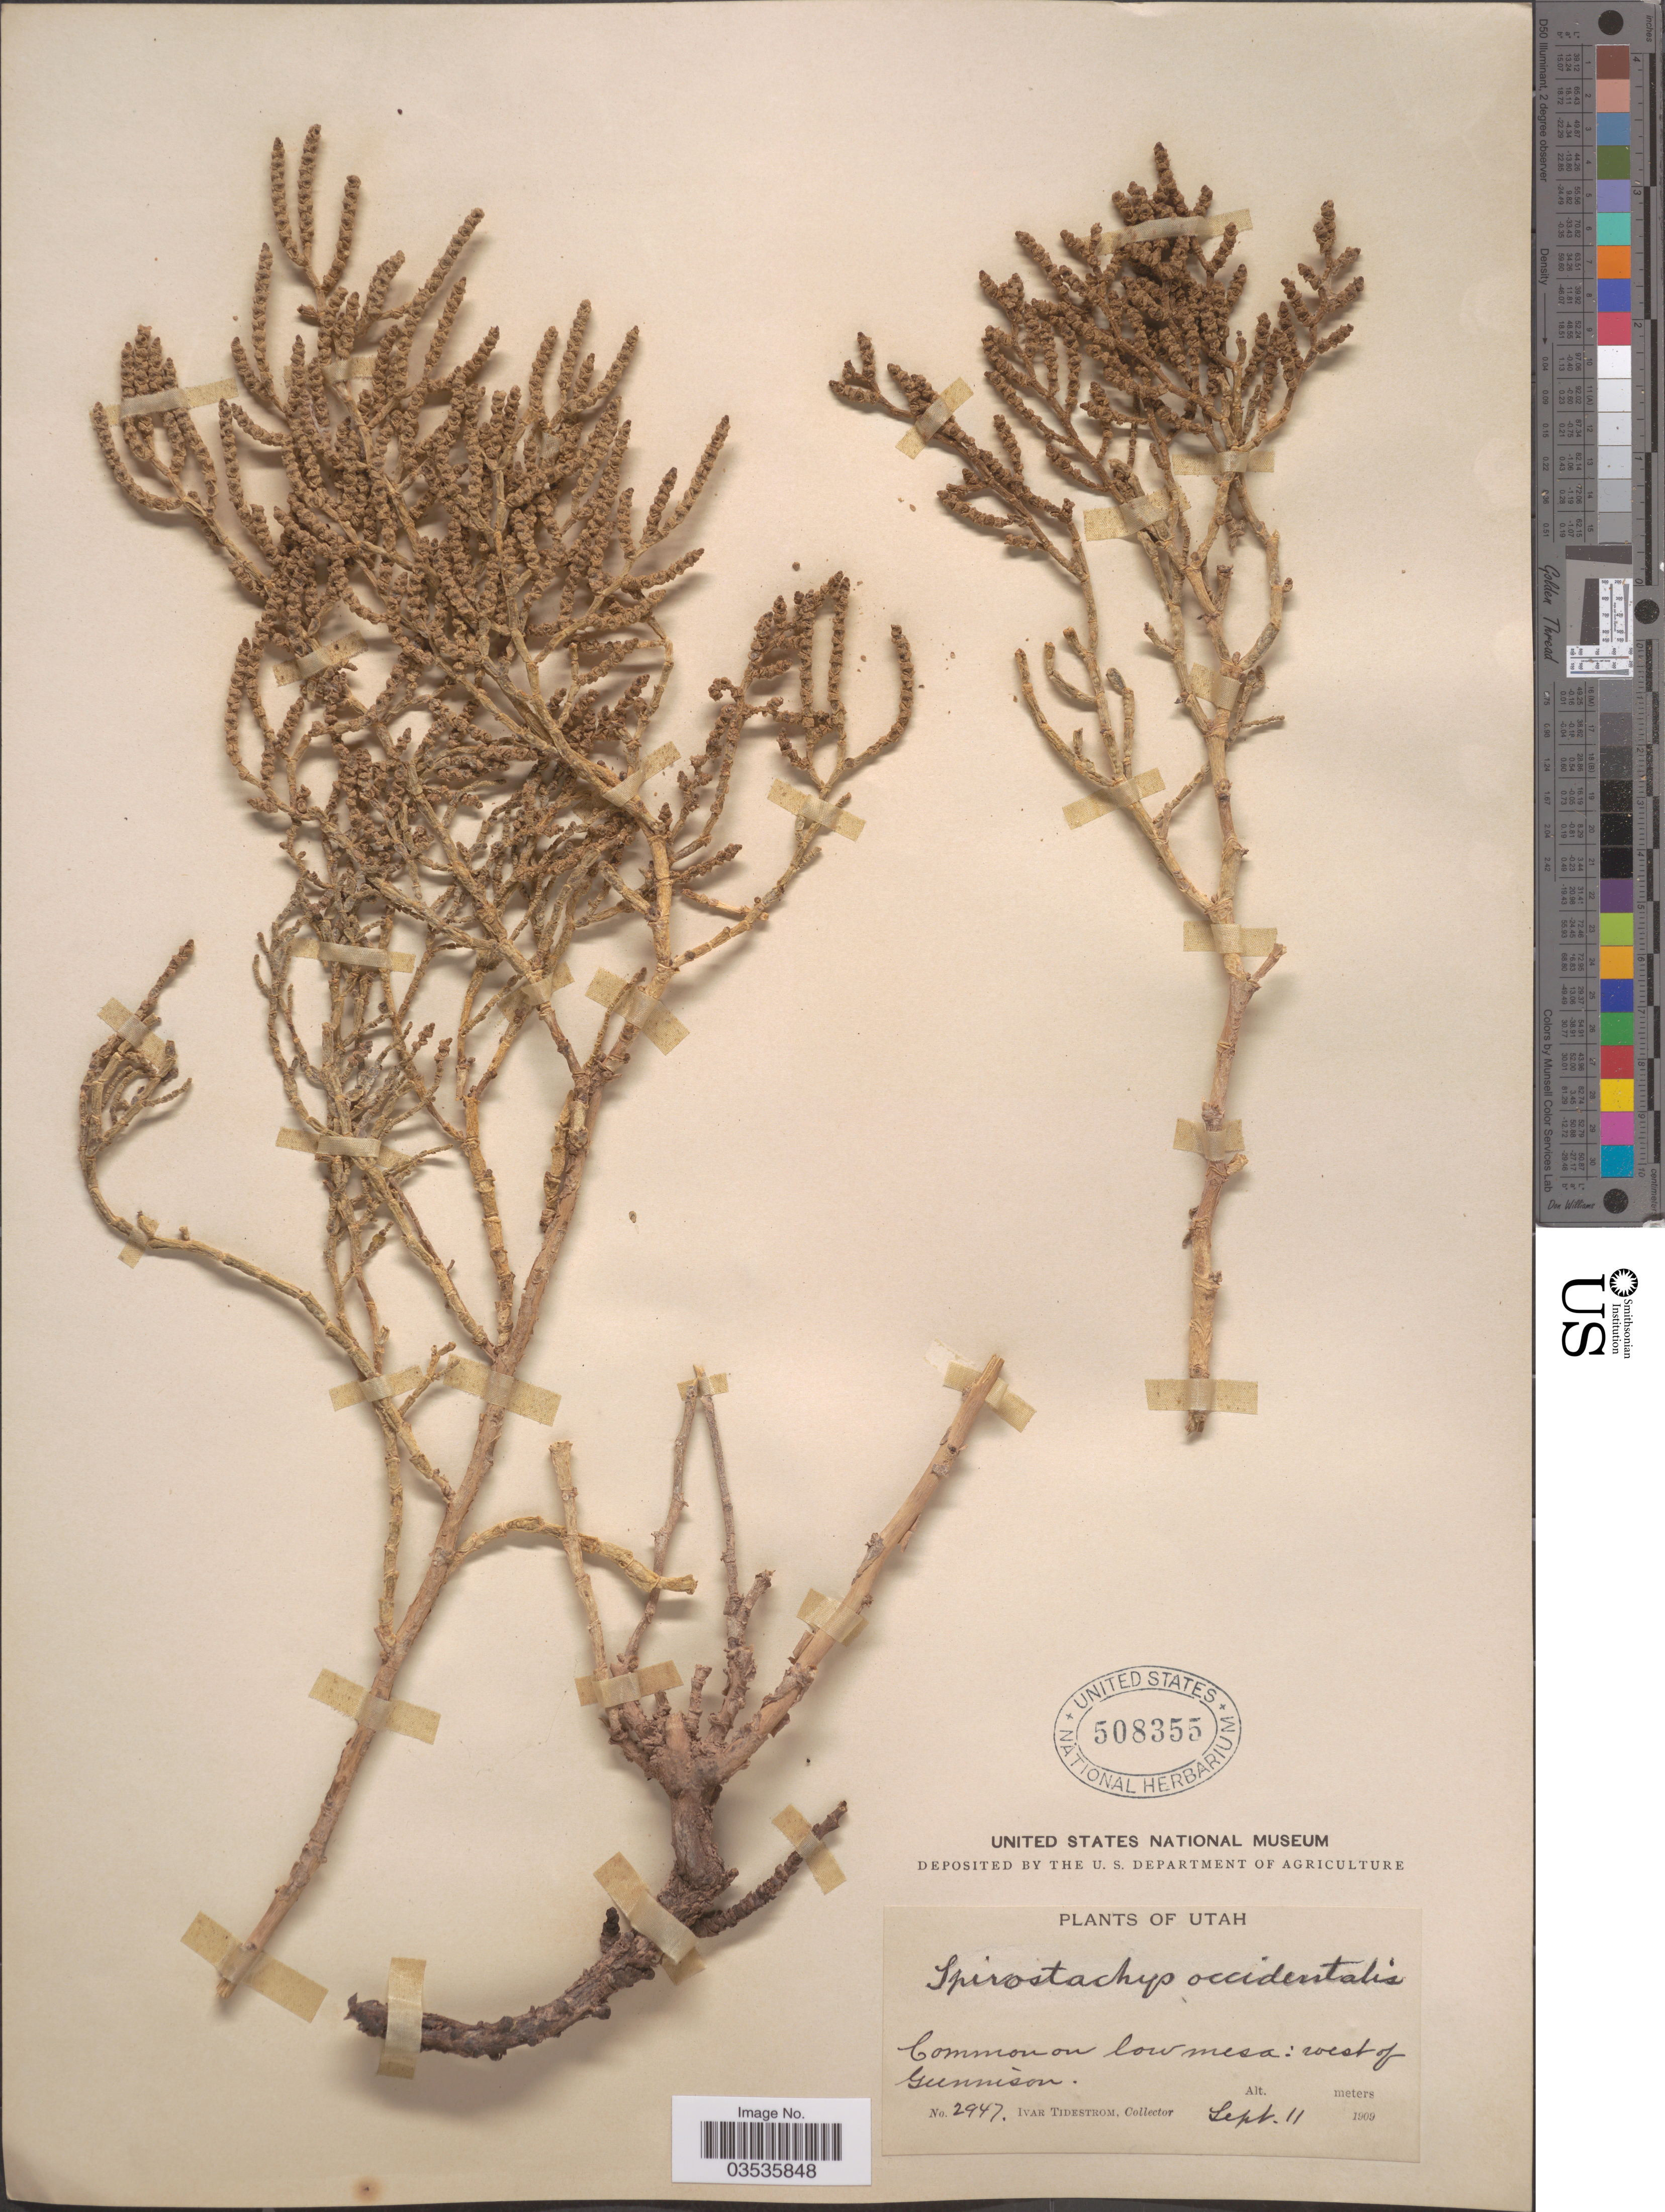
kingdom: Plantae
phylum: Tracheophyta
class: Magnoliopsida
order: Caryophyllales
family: Amaranthaceae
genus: Allenrolfea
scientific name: Allenrolfea occidentalis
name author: (S. Watson) Kuntze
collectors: I. F. Tidestrom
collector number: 2947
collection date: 1909-09-11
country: United States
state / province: Utah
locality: West of Gunnison.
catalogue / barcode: US 508355